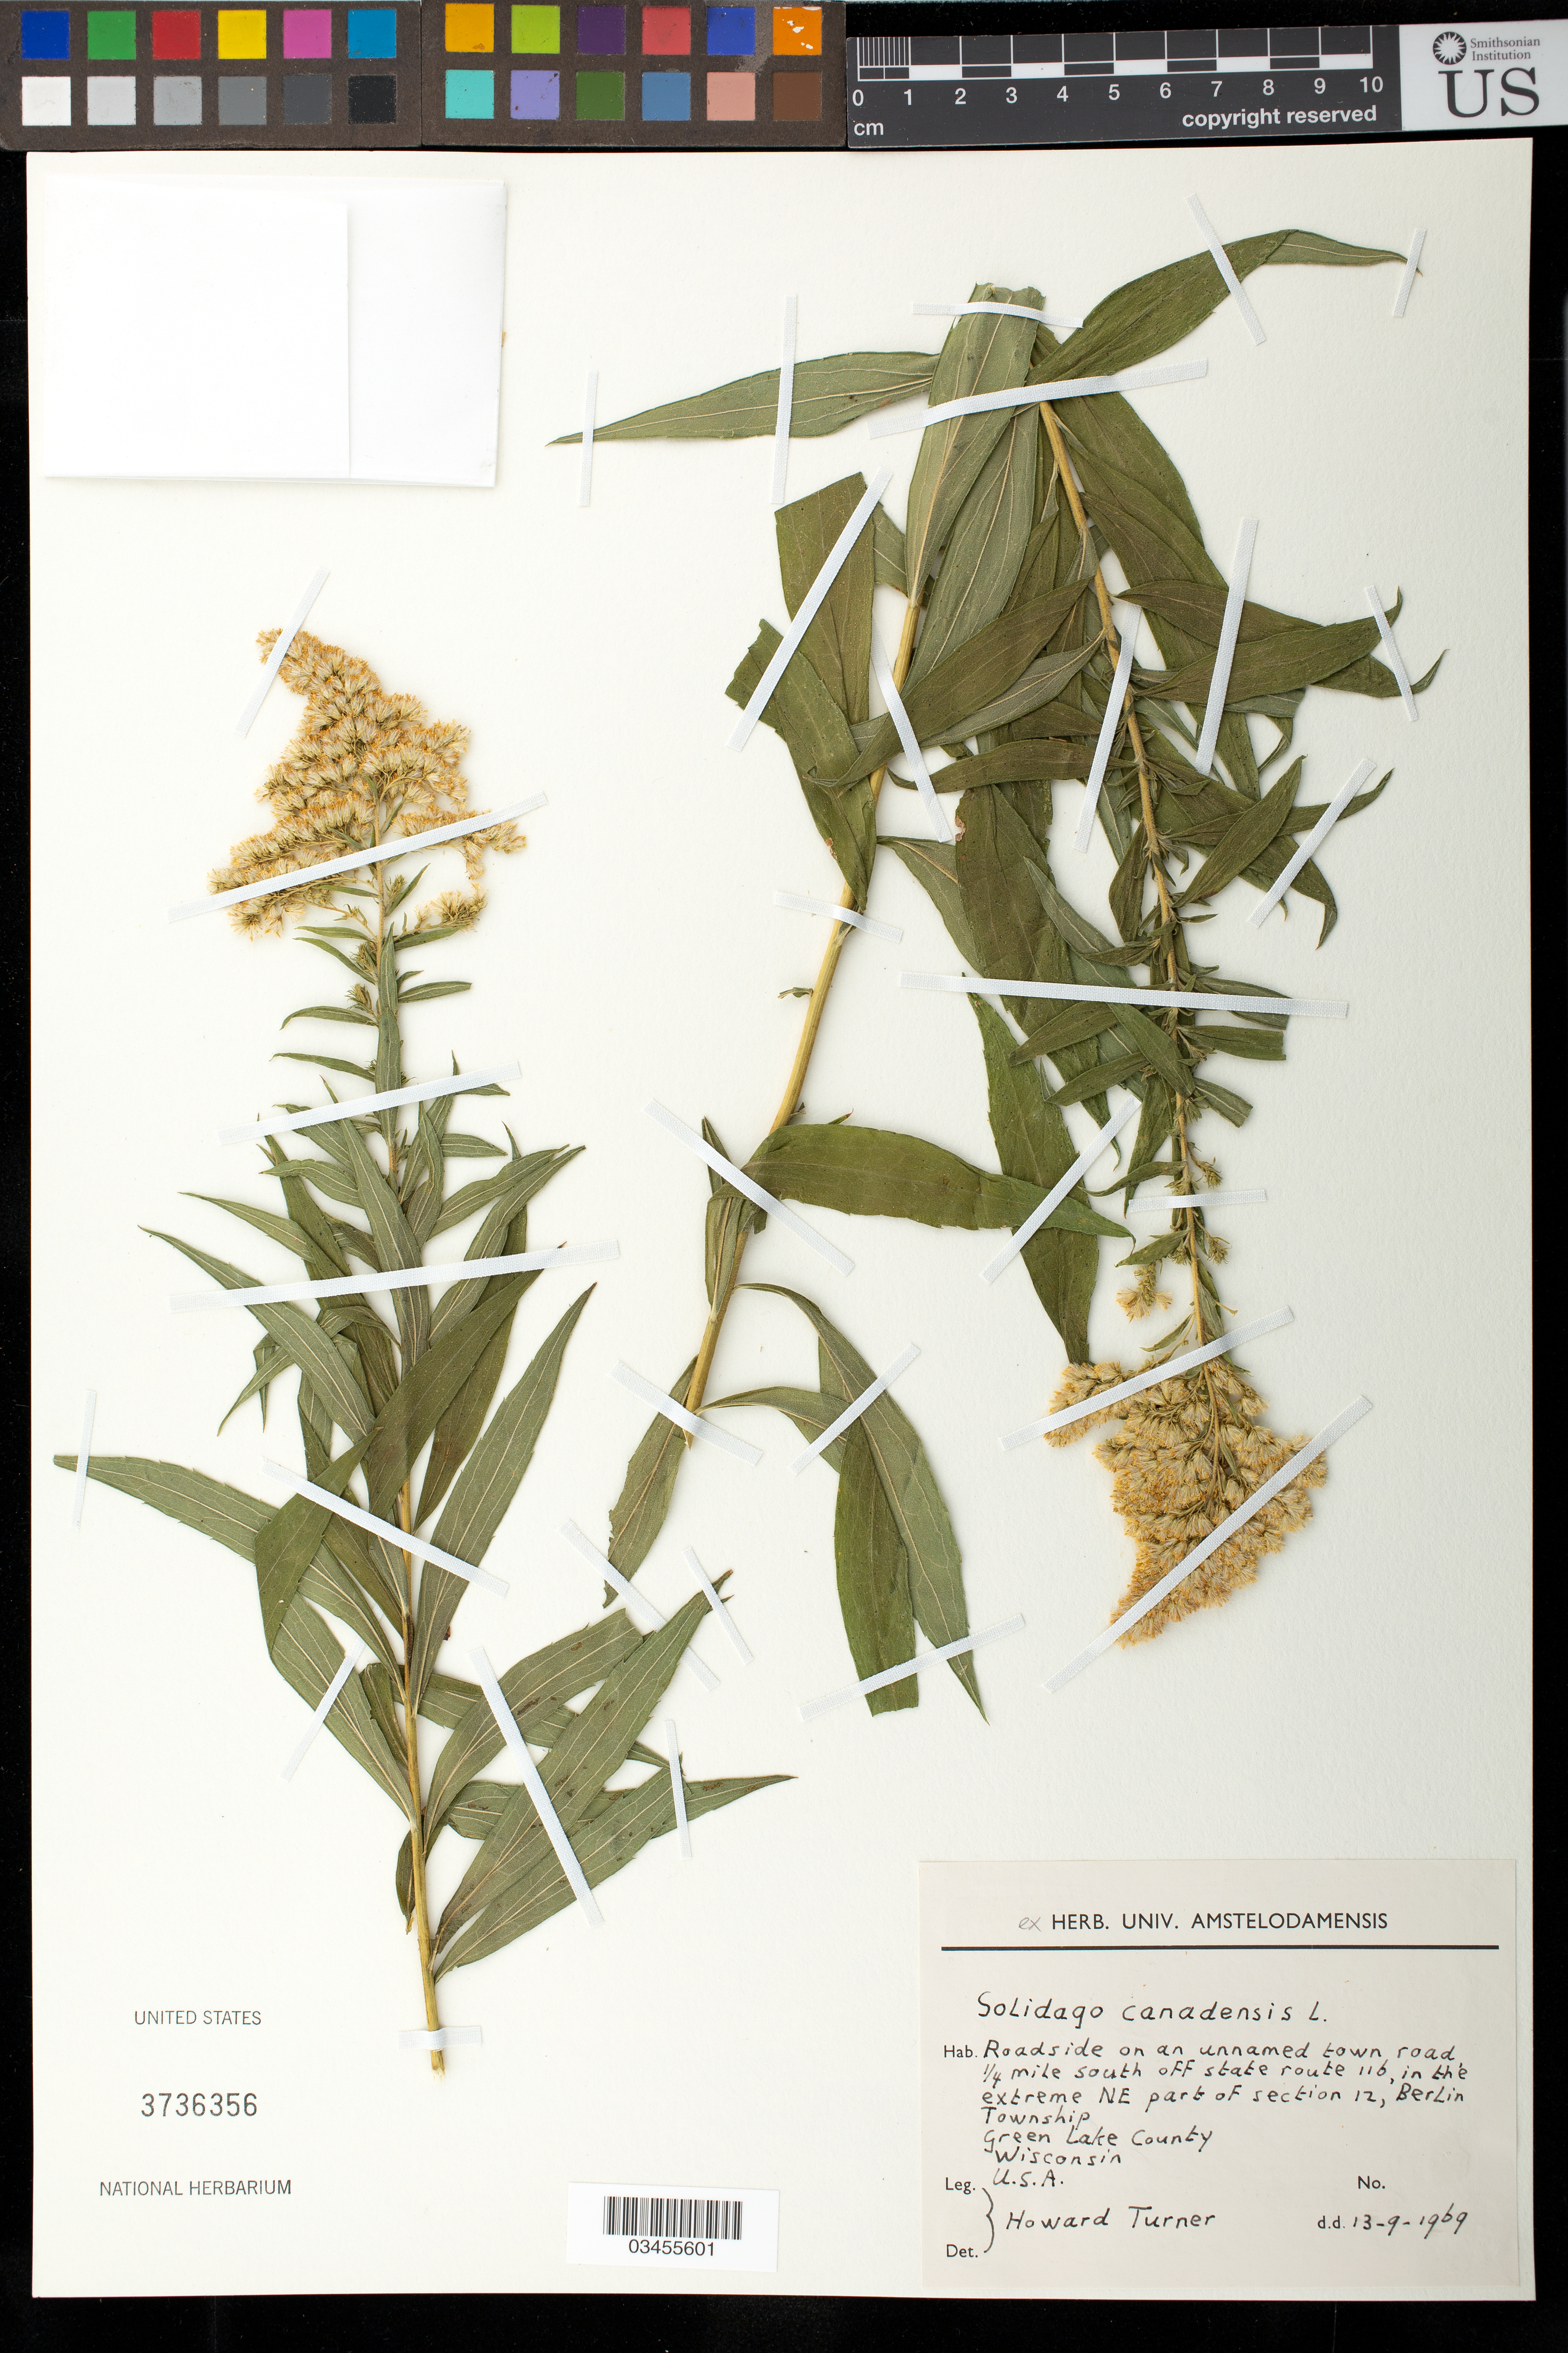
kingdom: Plantae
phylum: Tracheophyta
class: Magnoliopsida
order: Asterales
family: Asteraceae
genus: Solidago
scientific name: Solidago canadensis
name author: L.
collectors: H. Turner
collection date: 1969-09-13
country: United States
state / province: Wisconsin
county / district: Green Lake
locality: Roadside on an unnamed town road 1/4 mile south off state route 116, in the extreme NE part of section 12, Berlin Township.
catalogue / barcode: US 3736356